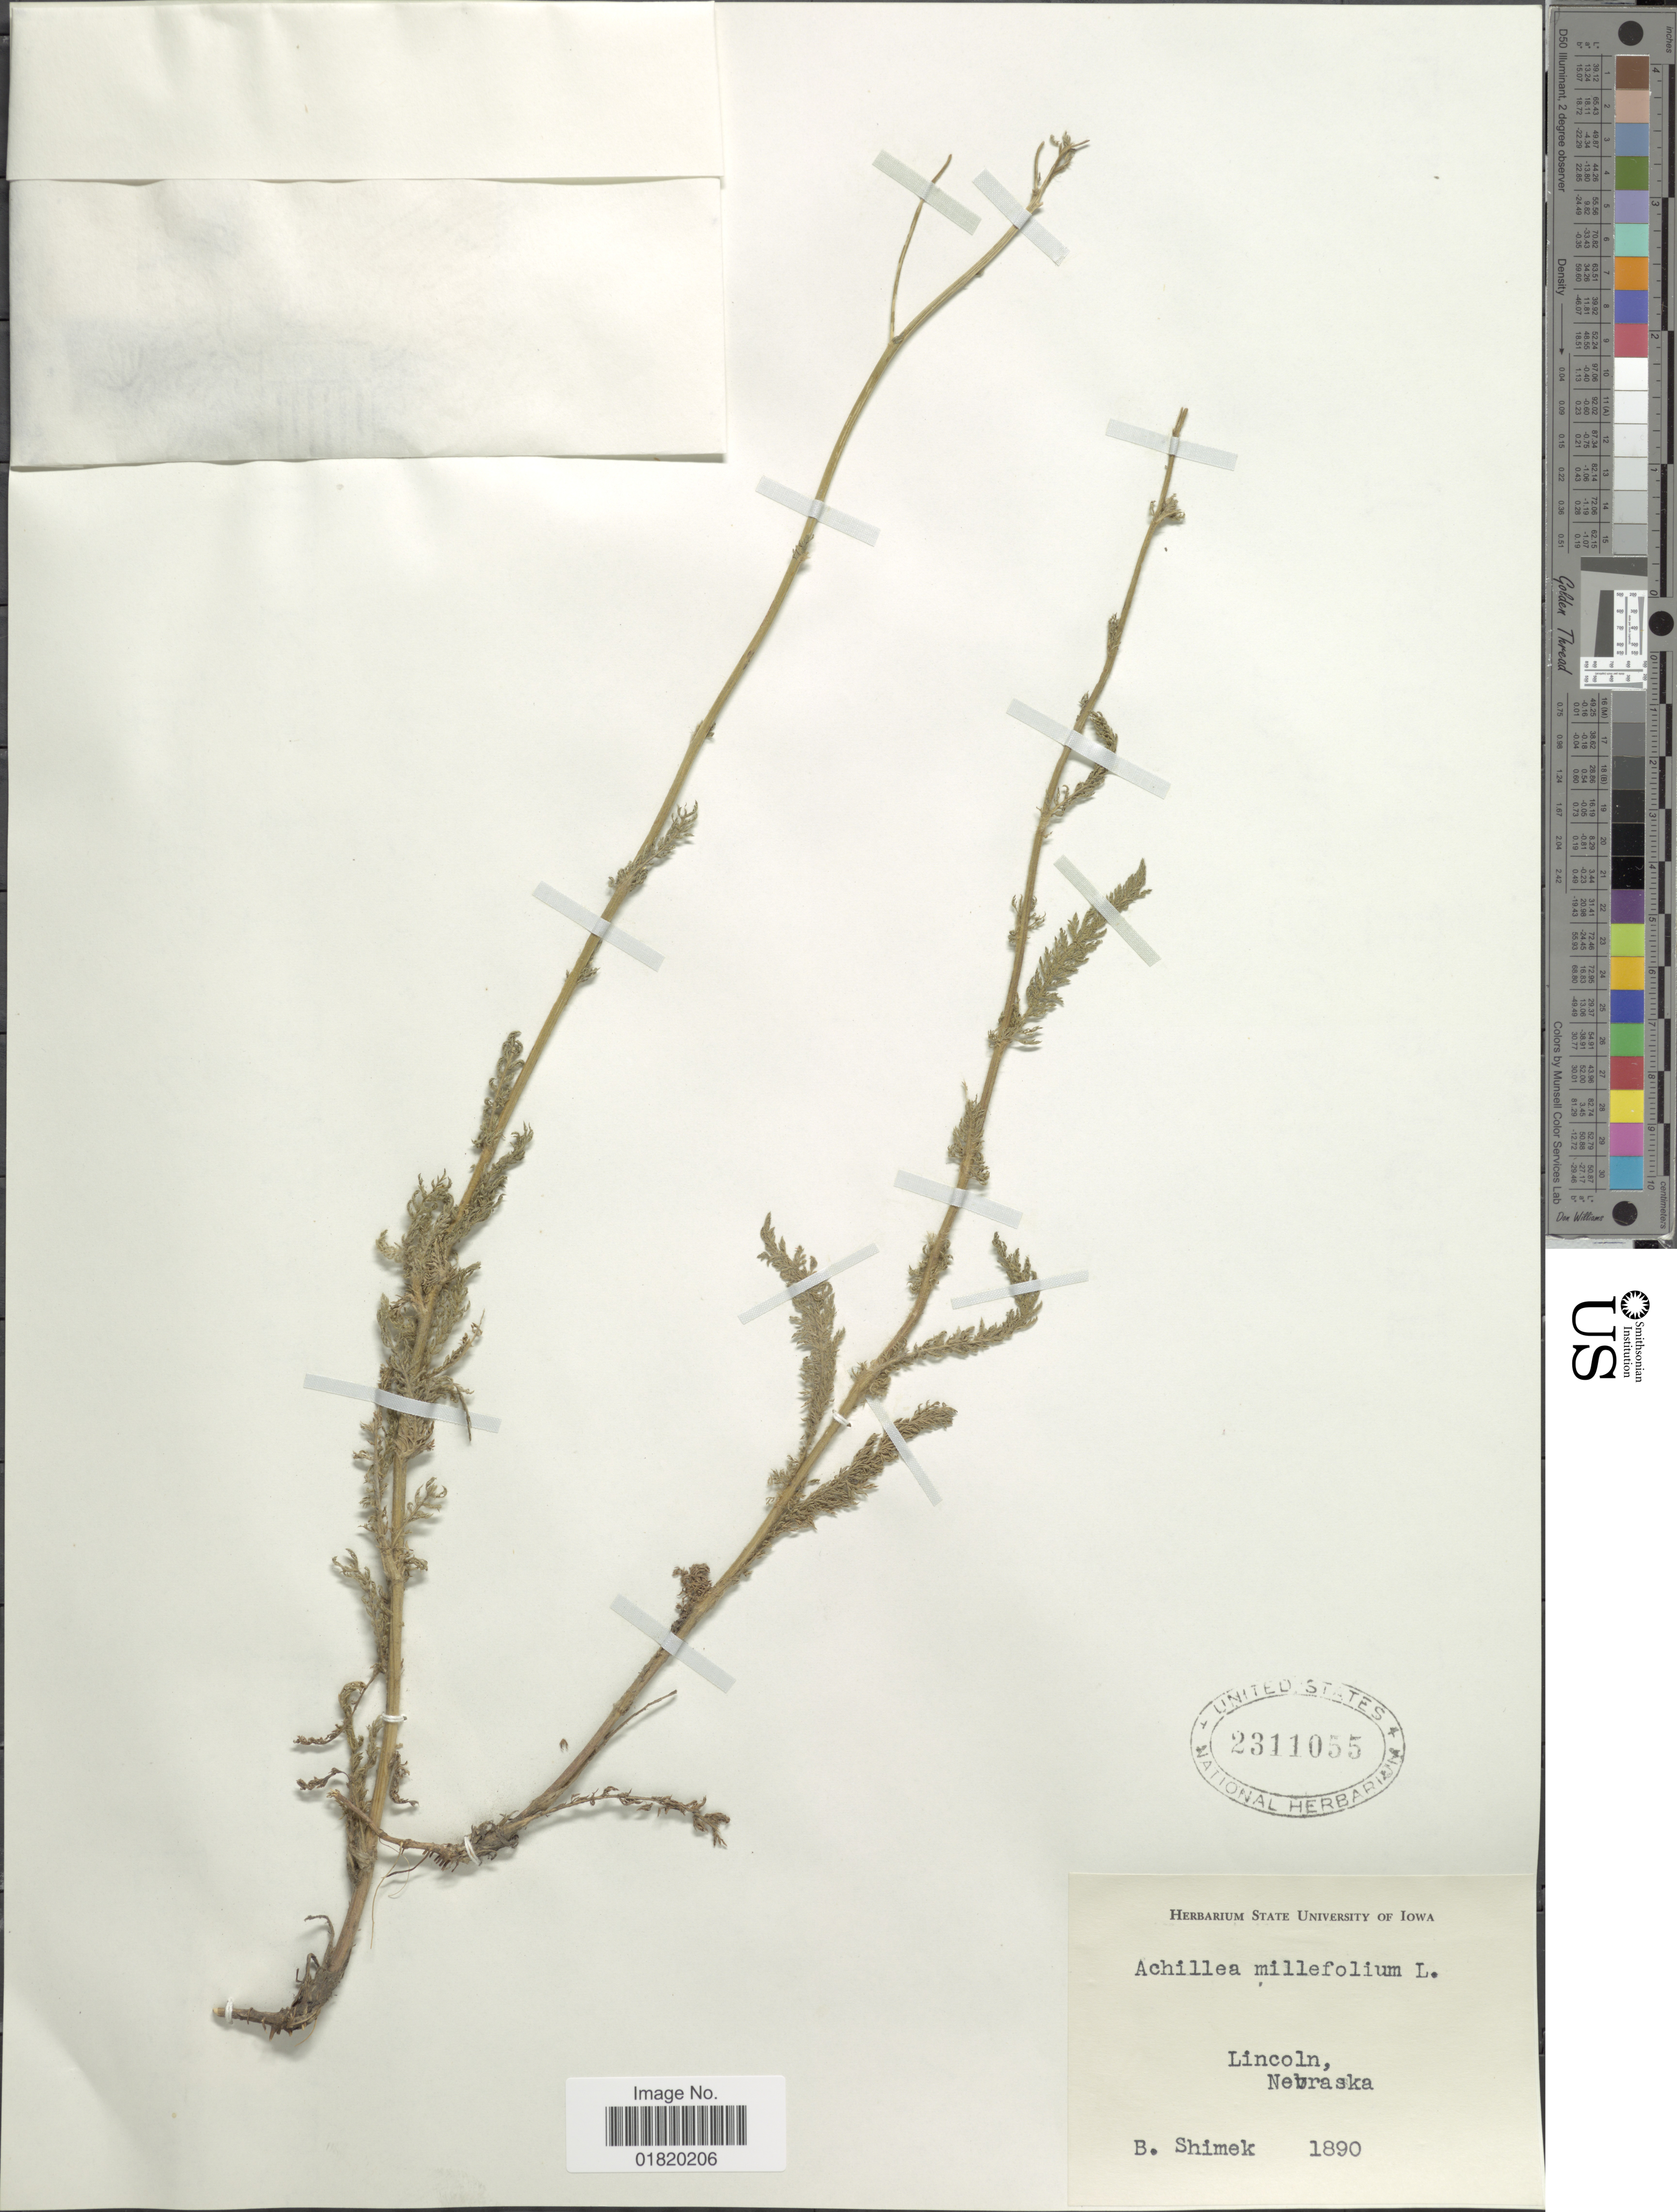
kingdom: Plantae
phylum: Tracheophyta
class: Magnoliopsida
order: Asterales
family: Asteraceae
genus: Achillea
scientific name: Achillea millefolium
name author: L.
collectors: B. Shimek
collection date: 1890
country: United States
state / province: Nebraska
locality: Lincoln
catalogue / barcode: US 2311055